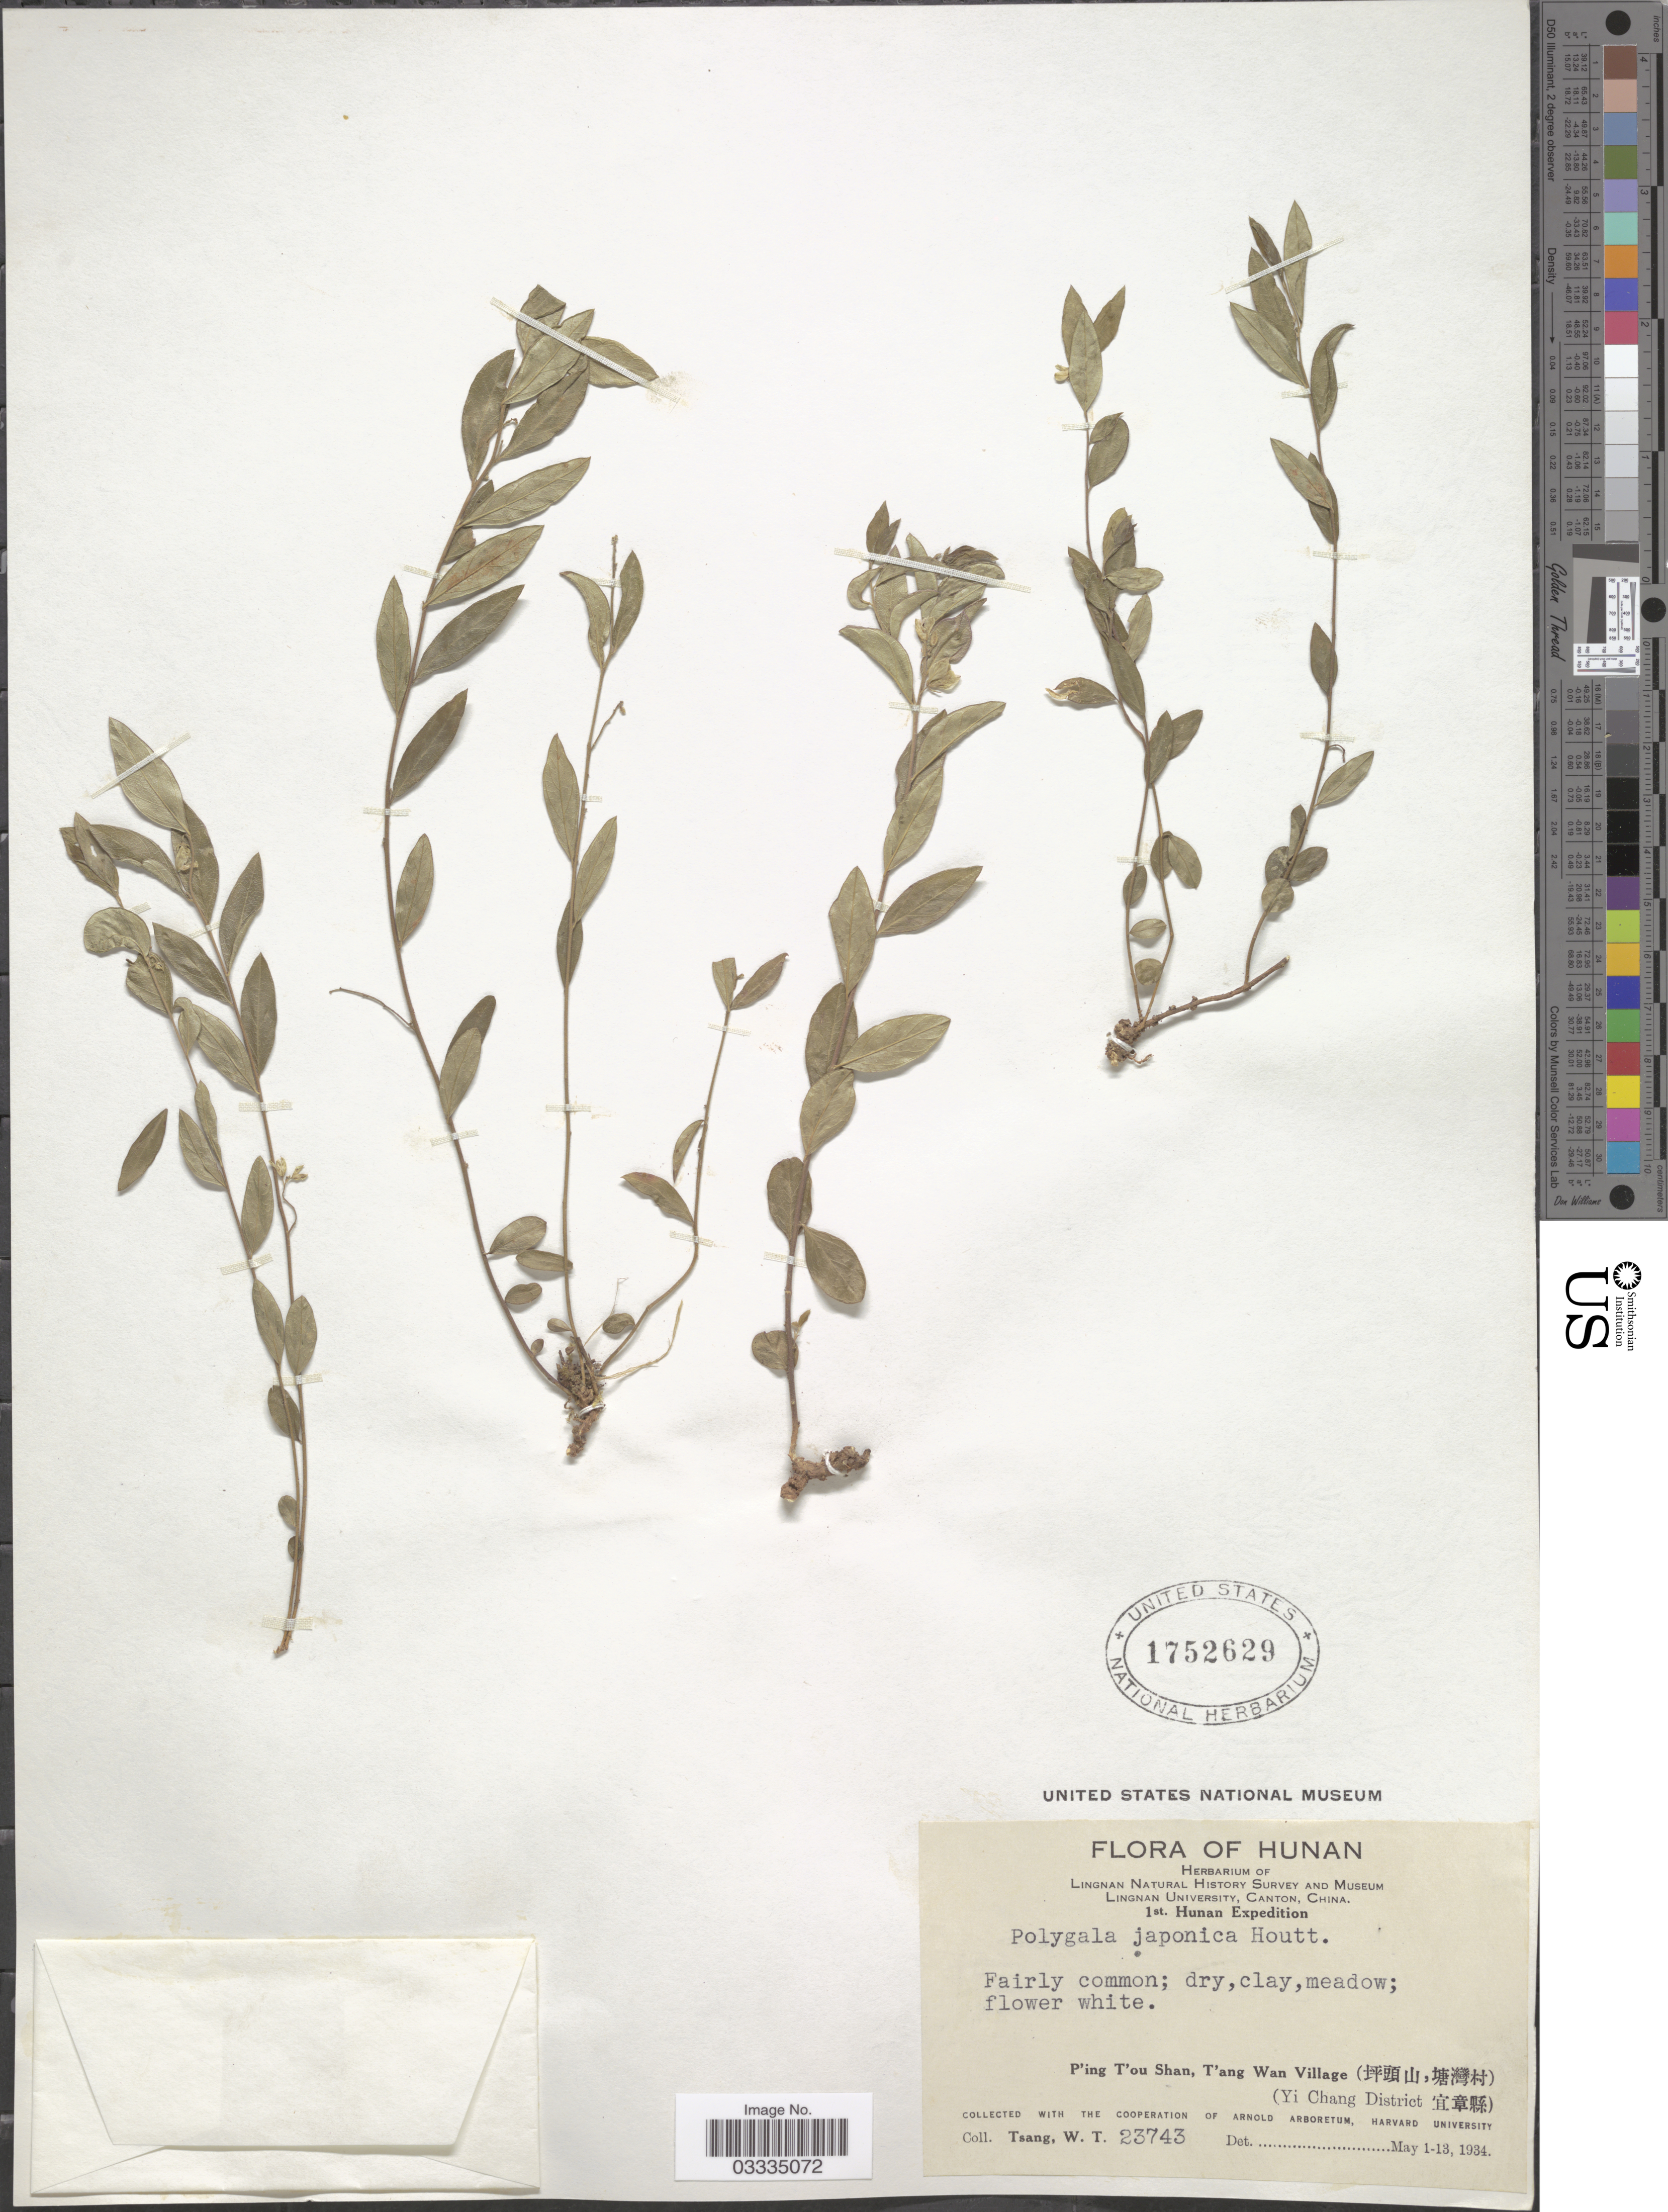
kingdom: Plantae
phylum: Tracheophyta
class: Magnoliopsida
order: Fabales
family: Polygalaceae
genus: Polygala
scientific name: Polygala japonica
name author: Houtt.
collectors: W. T. Tsang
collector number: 23743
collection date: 1934-05-01/1934-05-13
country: China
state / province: Hunan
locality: P'ing T'ou Shan, T'ang Wan Village (X). (Yi Chang District X).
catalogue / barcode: US 1752629